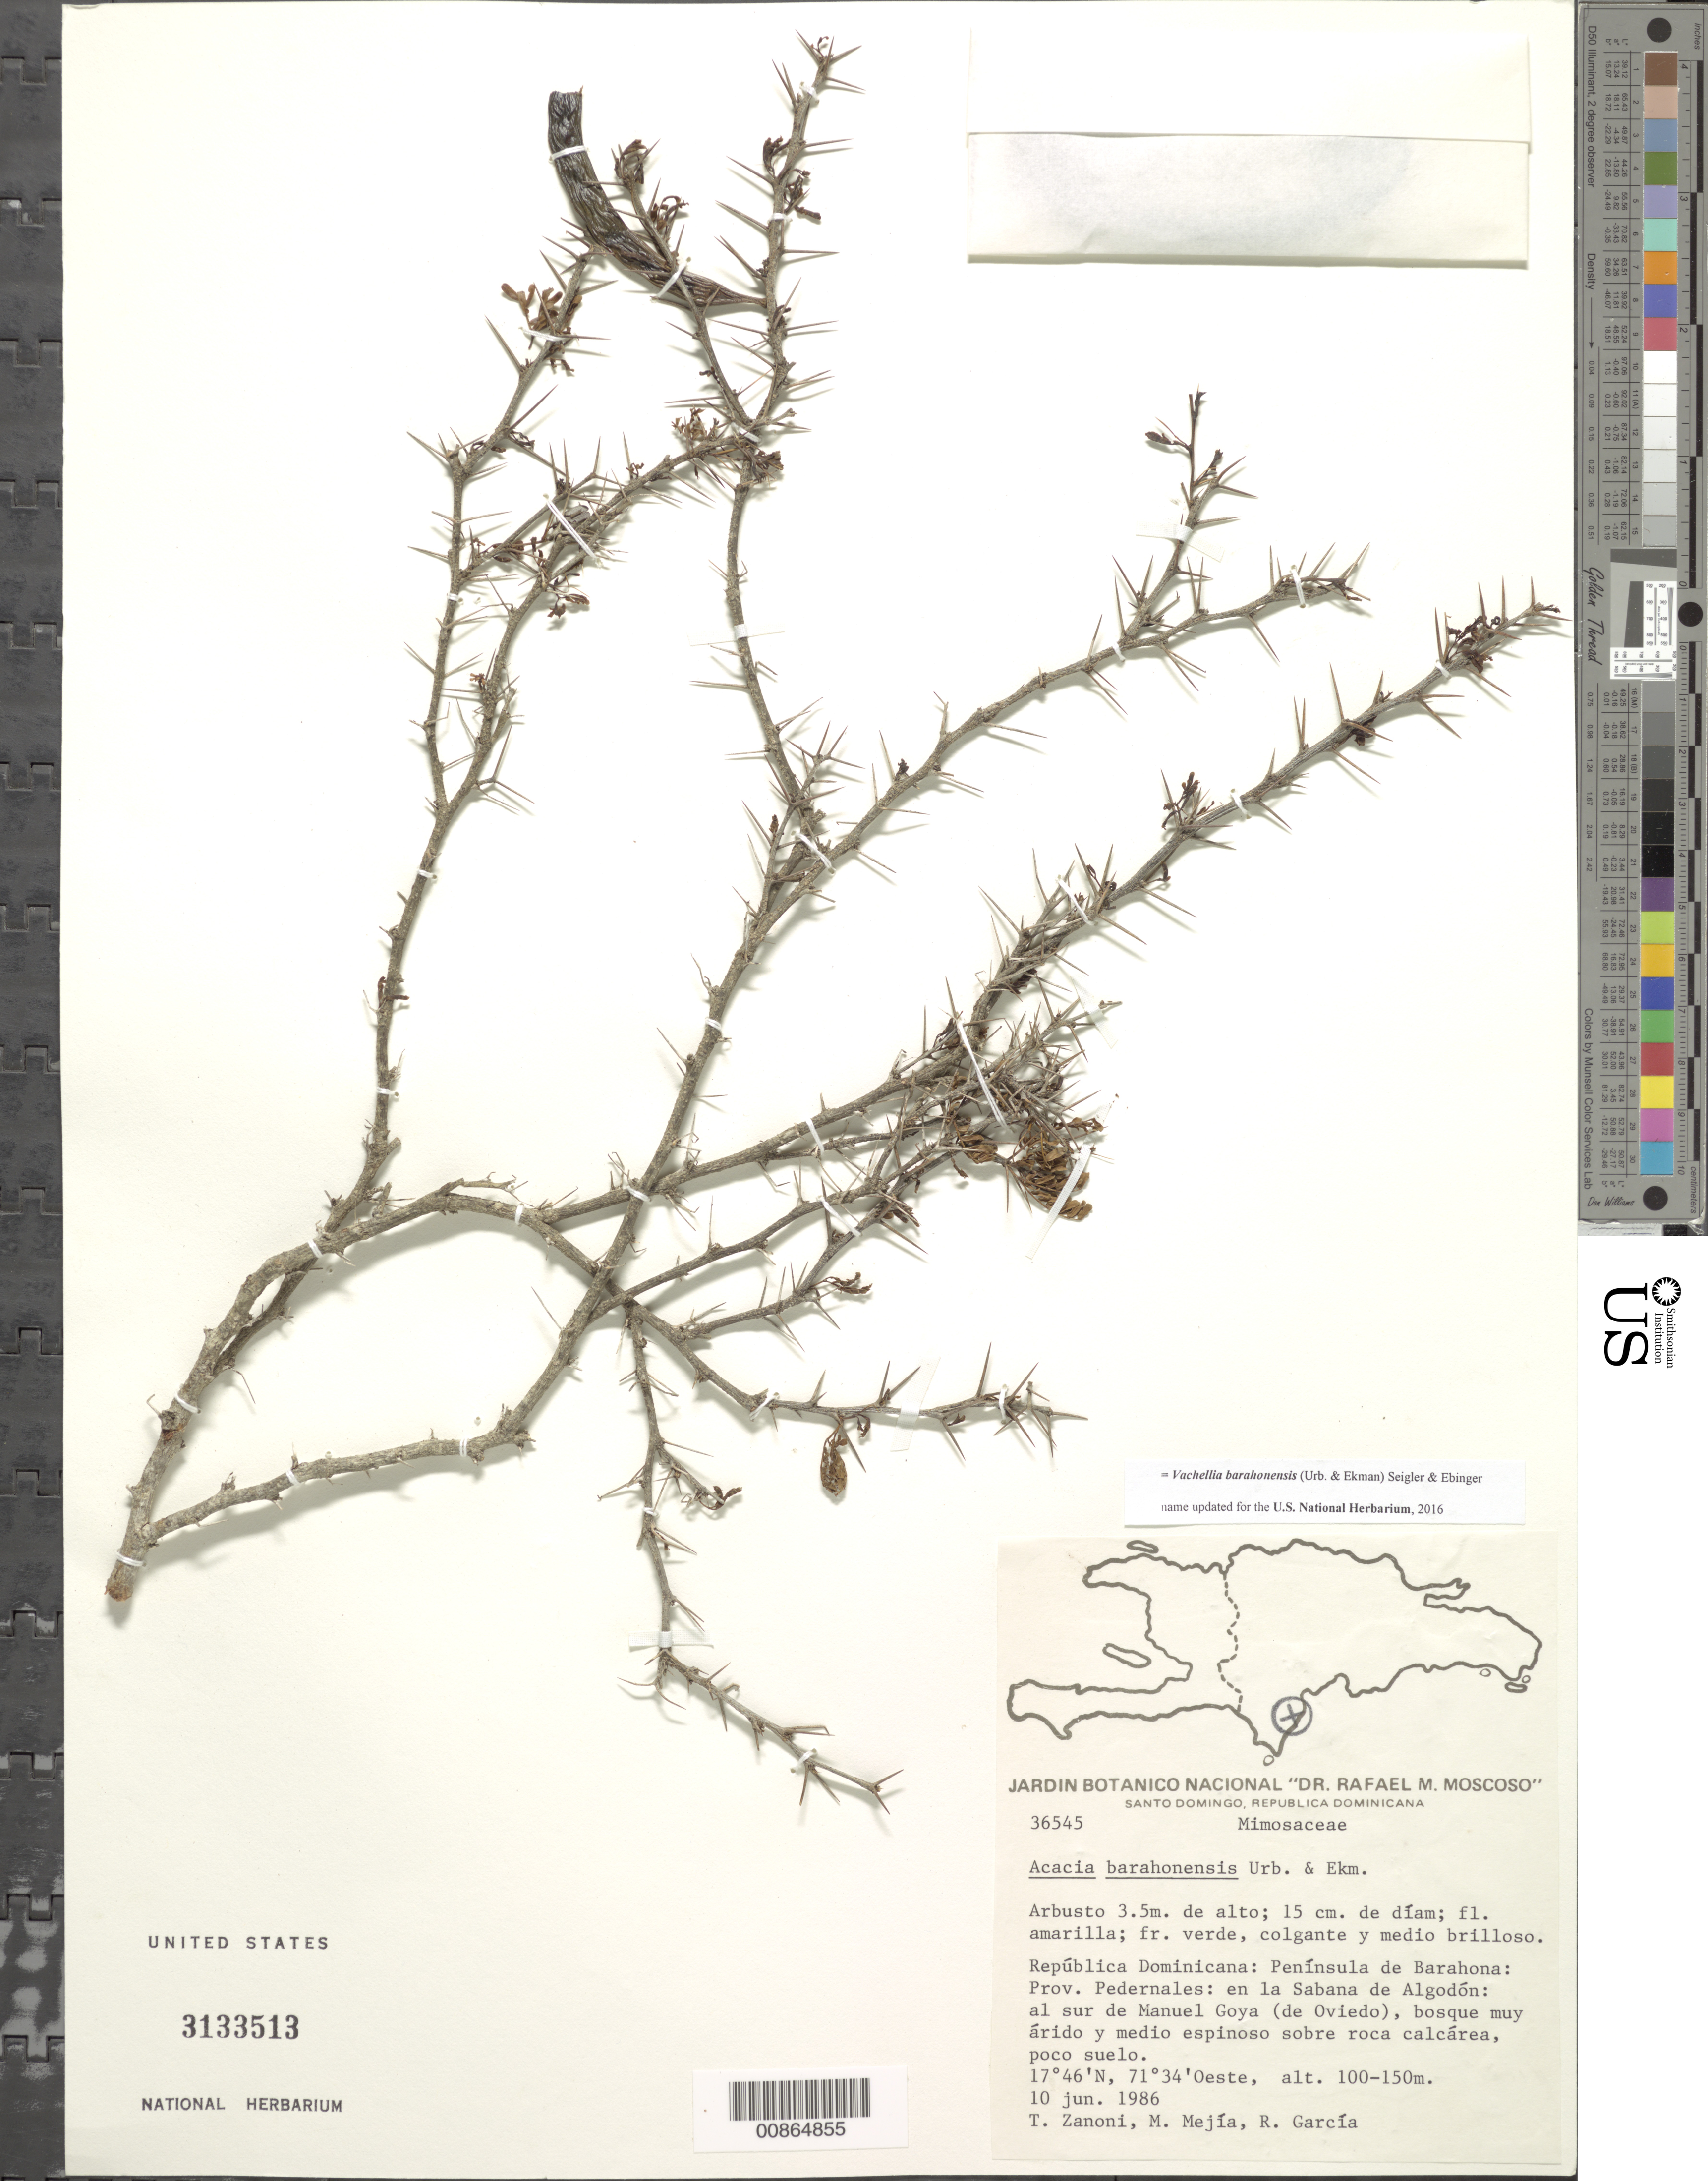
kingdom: Plantae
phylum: Tracheophyta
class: Magnoliopsida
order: Fabales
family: Fabaceae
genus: Vachellia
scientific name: Vachellia barahonensis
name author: (Urb. & Ekman) Seigler & Ebinger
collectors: T. A. Zanoni, M. Mejia & R. G. García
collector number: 36545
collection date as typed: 10 Jun 1986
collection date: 1986-06-10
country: Dominican Republic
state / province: Pedernales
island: Hispaniola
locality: Península de Barahona: en la Sabana de Algodón: al sur de Manuel Goya (de Oviedo).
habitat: Bosque muy árido y medio espinoso sobre roca calcárea, poco suelo.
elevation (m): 100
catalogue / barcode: US 3133513